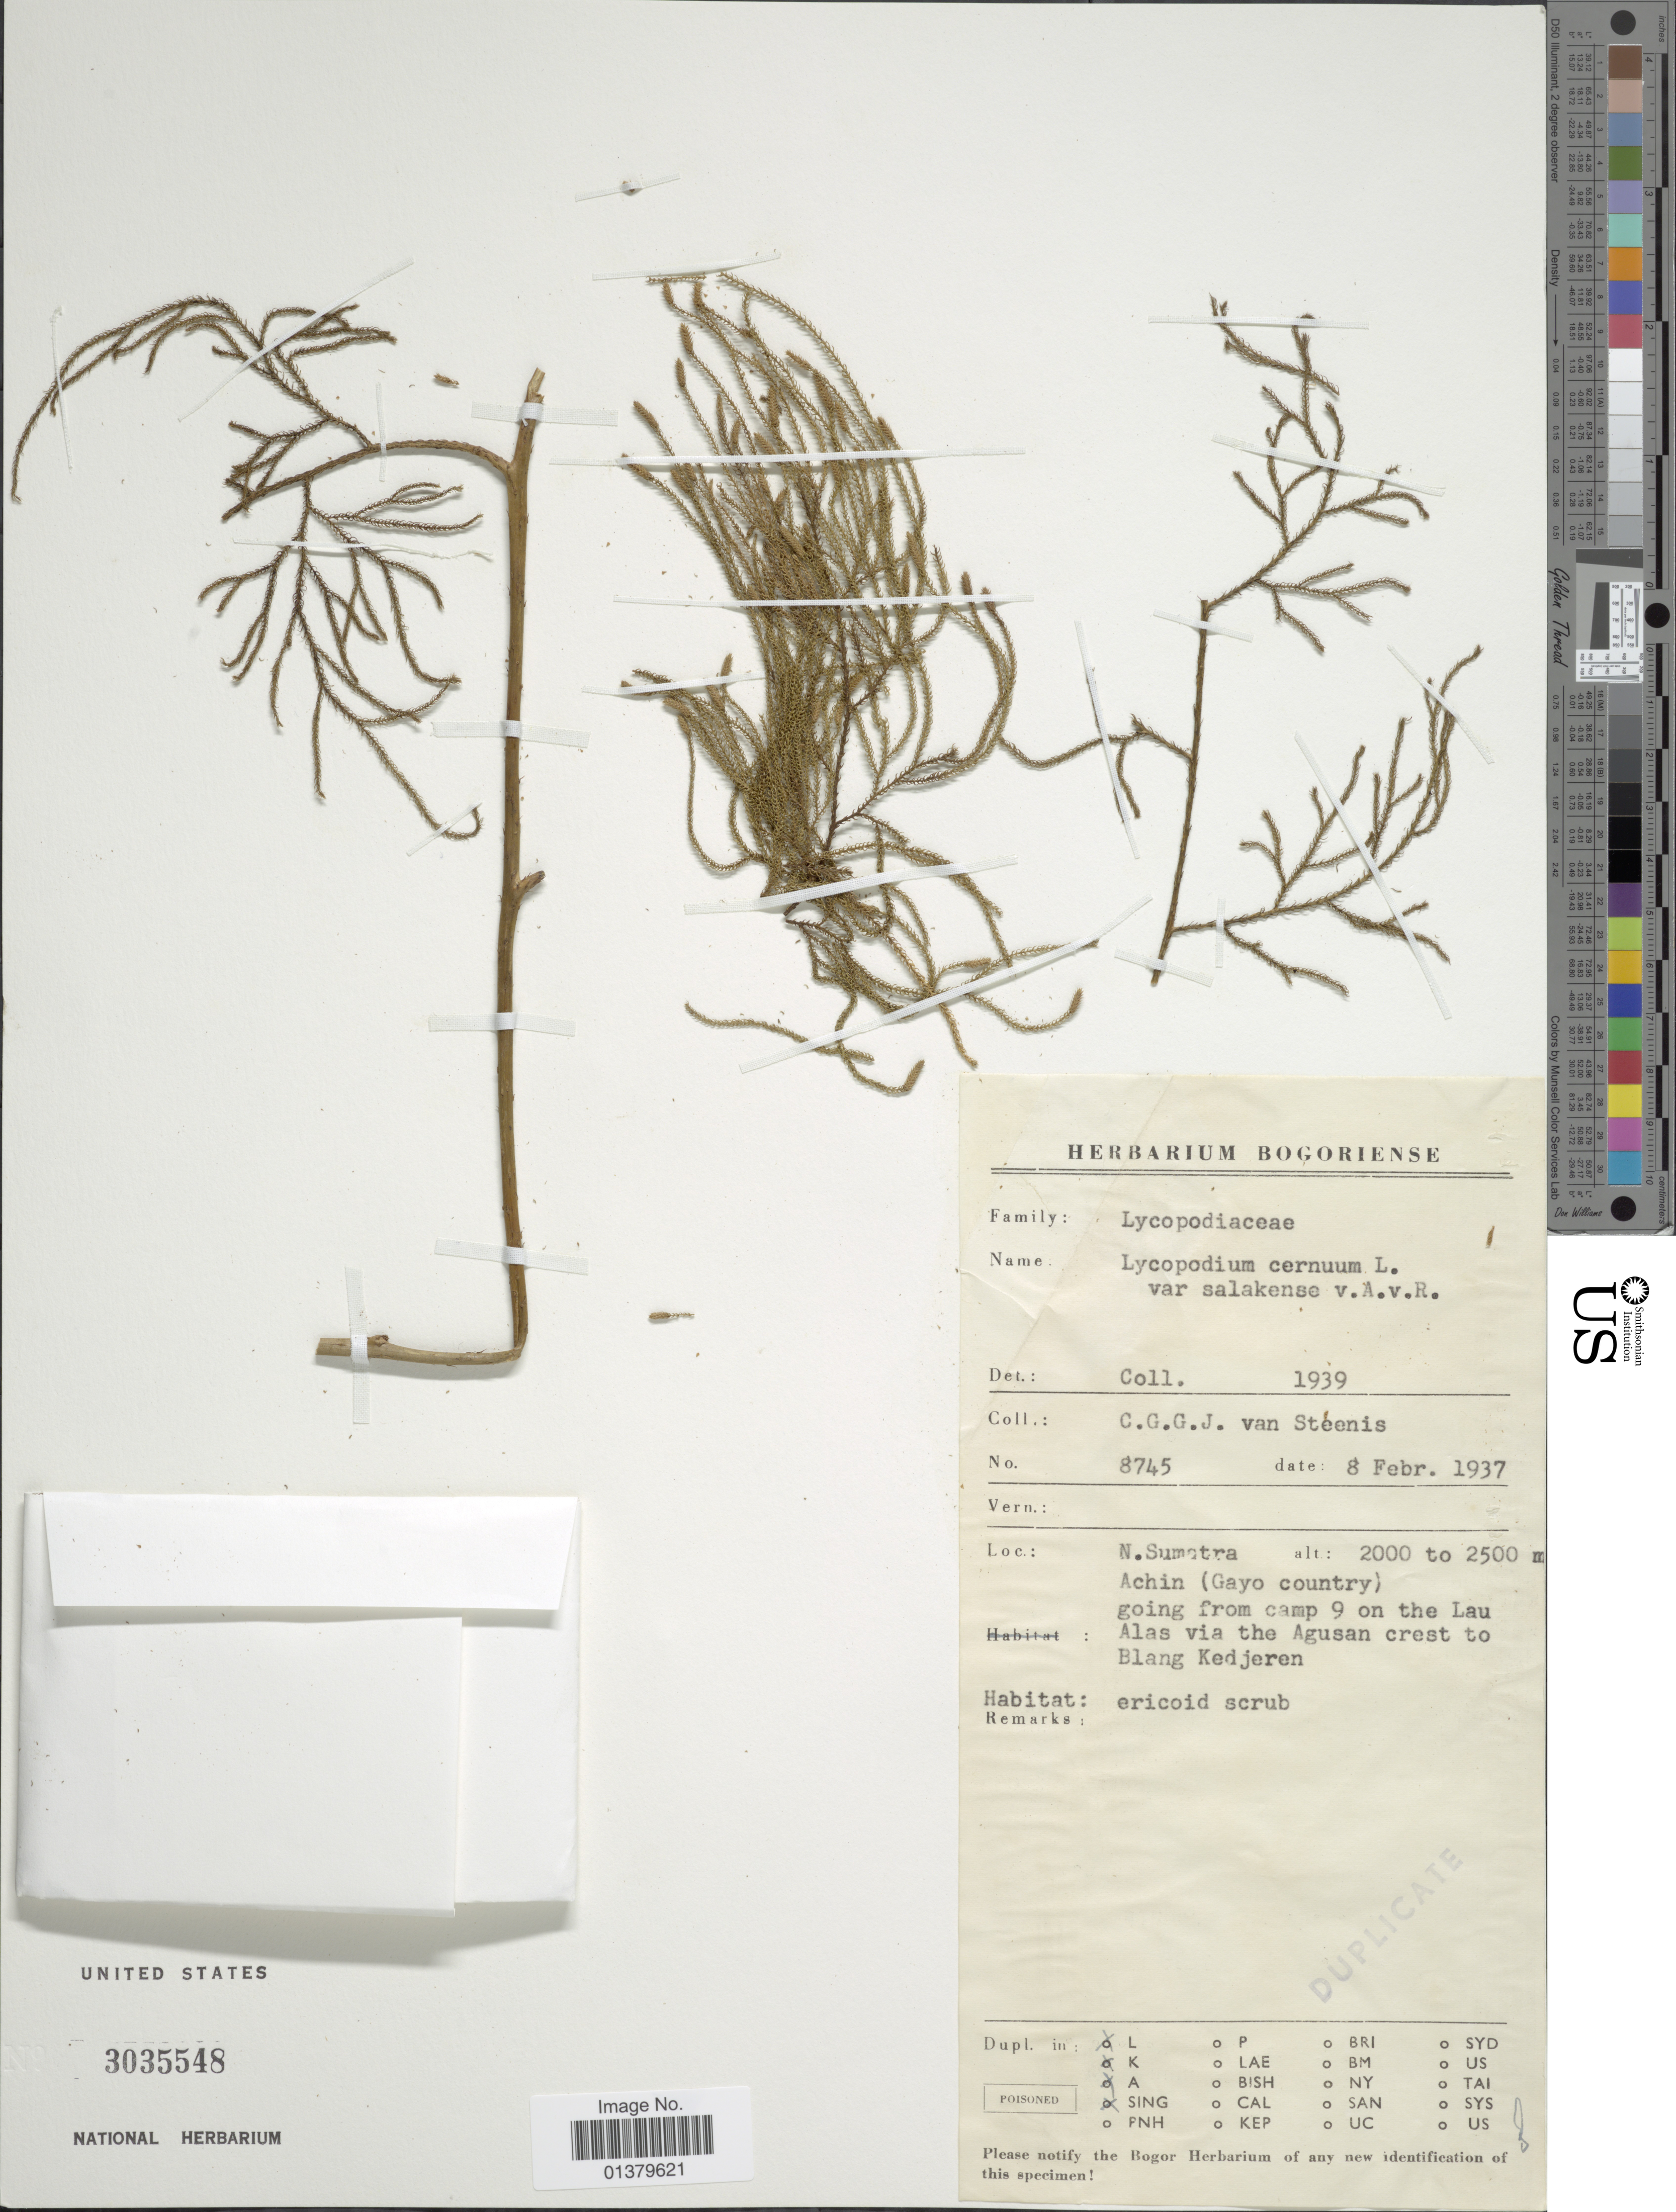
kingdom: Plantae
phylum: Tracheophyta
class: Lycopodiopsida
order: Lycopodiales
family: Lycopodiaceae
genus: Palhinhaea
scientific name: Palhinhaea cernua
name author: (L.) Vasc. & Franco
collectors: C. G. van Steenis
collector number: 8745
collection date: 1937-02-08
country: Indonesia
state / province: Sumatra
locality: N.Sumatra, Achin (Gayo country) going from camp 9 on the Lau Alas via the Agusan crest to Blang Kedjeren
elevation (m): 2000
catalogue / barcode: US 3035548